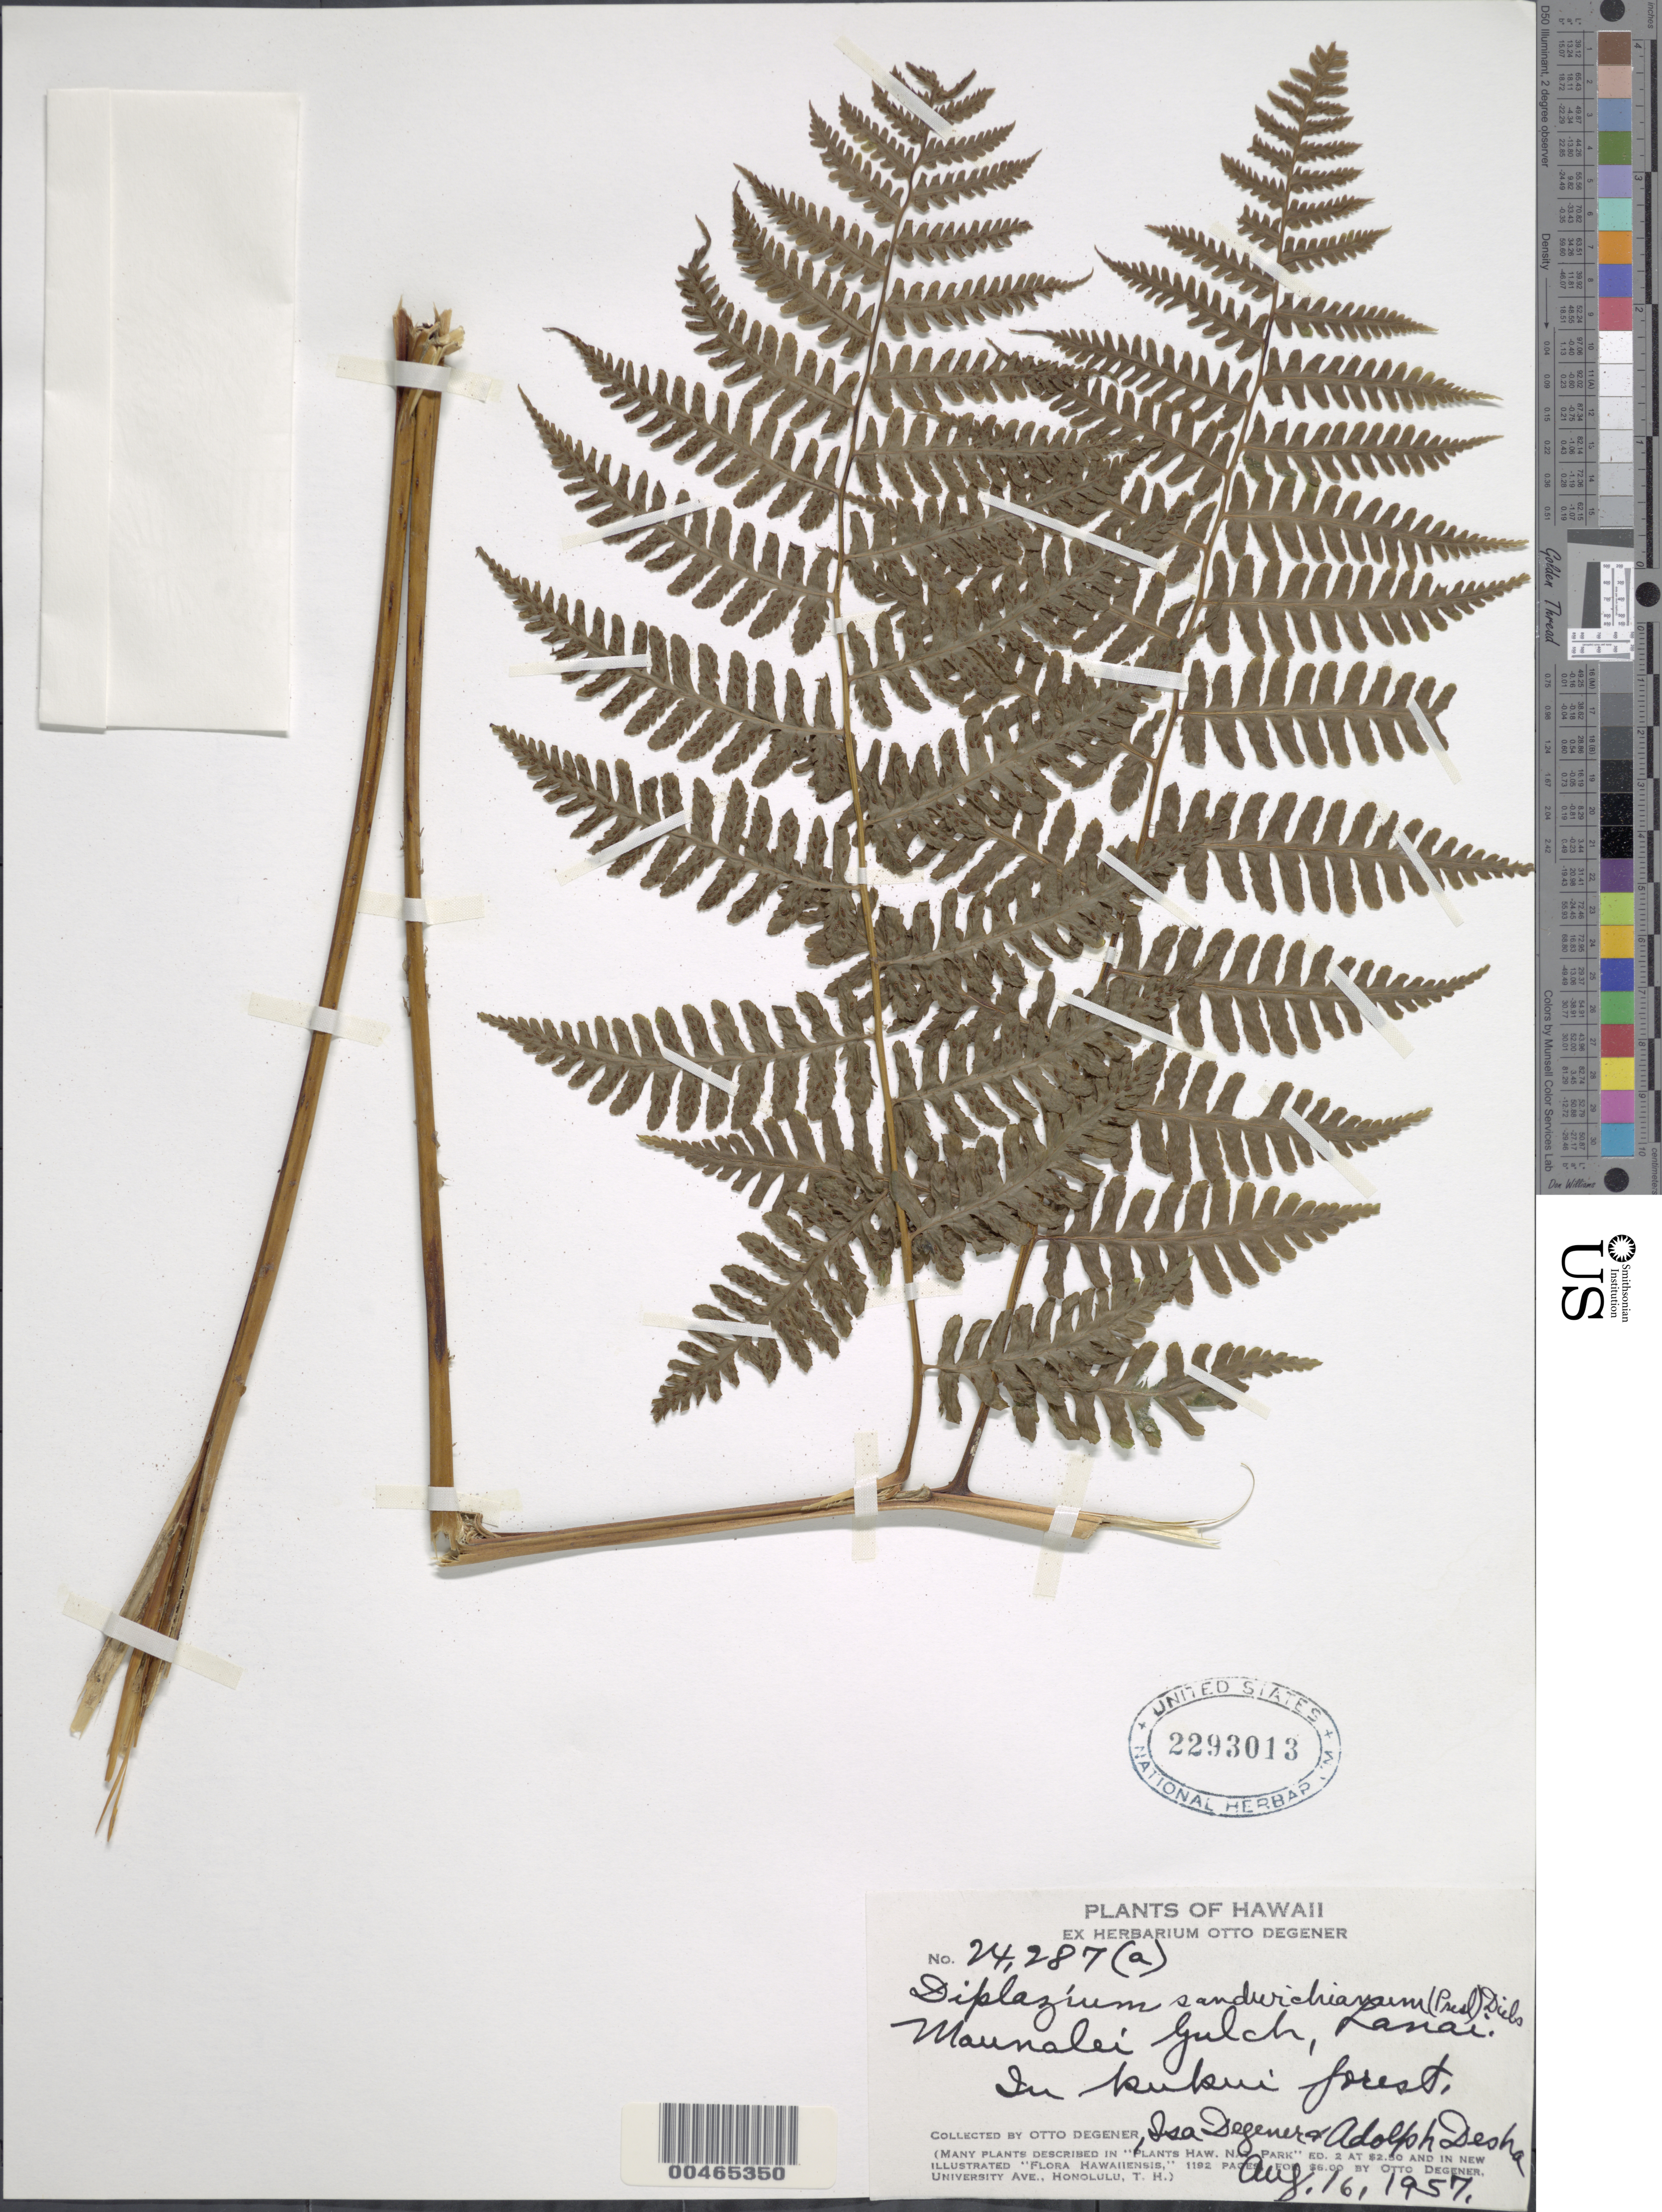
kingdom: Plantae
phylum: Tracheophyta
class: Polypodiopsida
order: Polypodiales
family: Athyriaceae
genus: Diplazium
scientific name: Diplazium sandwichianum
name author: (C. Presl) Diels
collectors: O. Degener, I. Degener & A. Desha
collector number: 24287(a)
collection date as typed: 16 Aug 1957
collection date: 1957-08-16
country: United States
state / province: Hawaii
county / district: Maui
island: Lana'i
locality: Maunalei Gulch, Lanai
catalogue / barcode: US 2293013